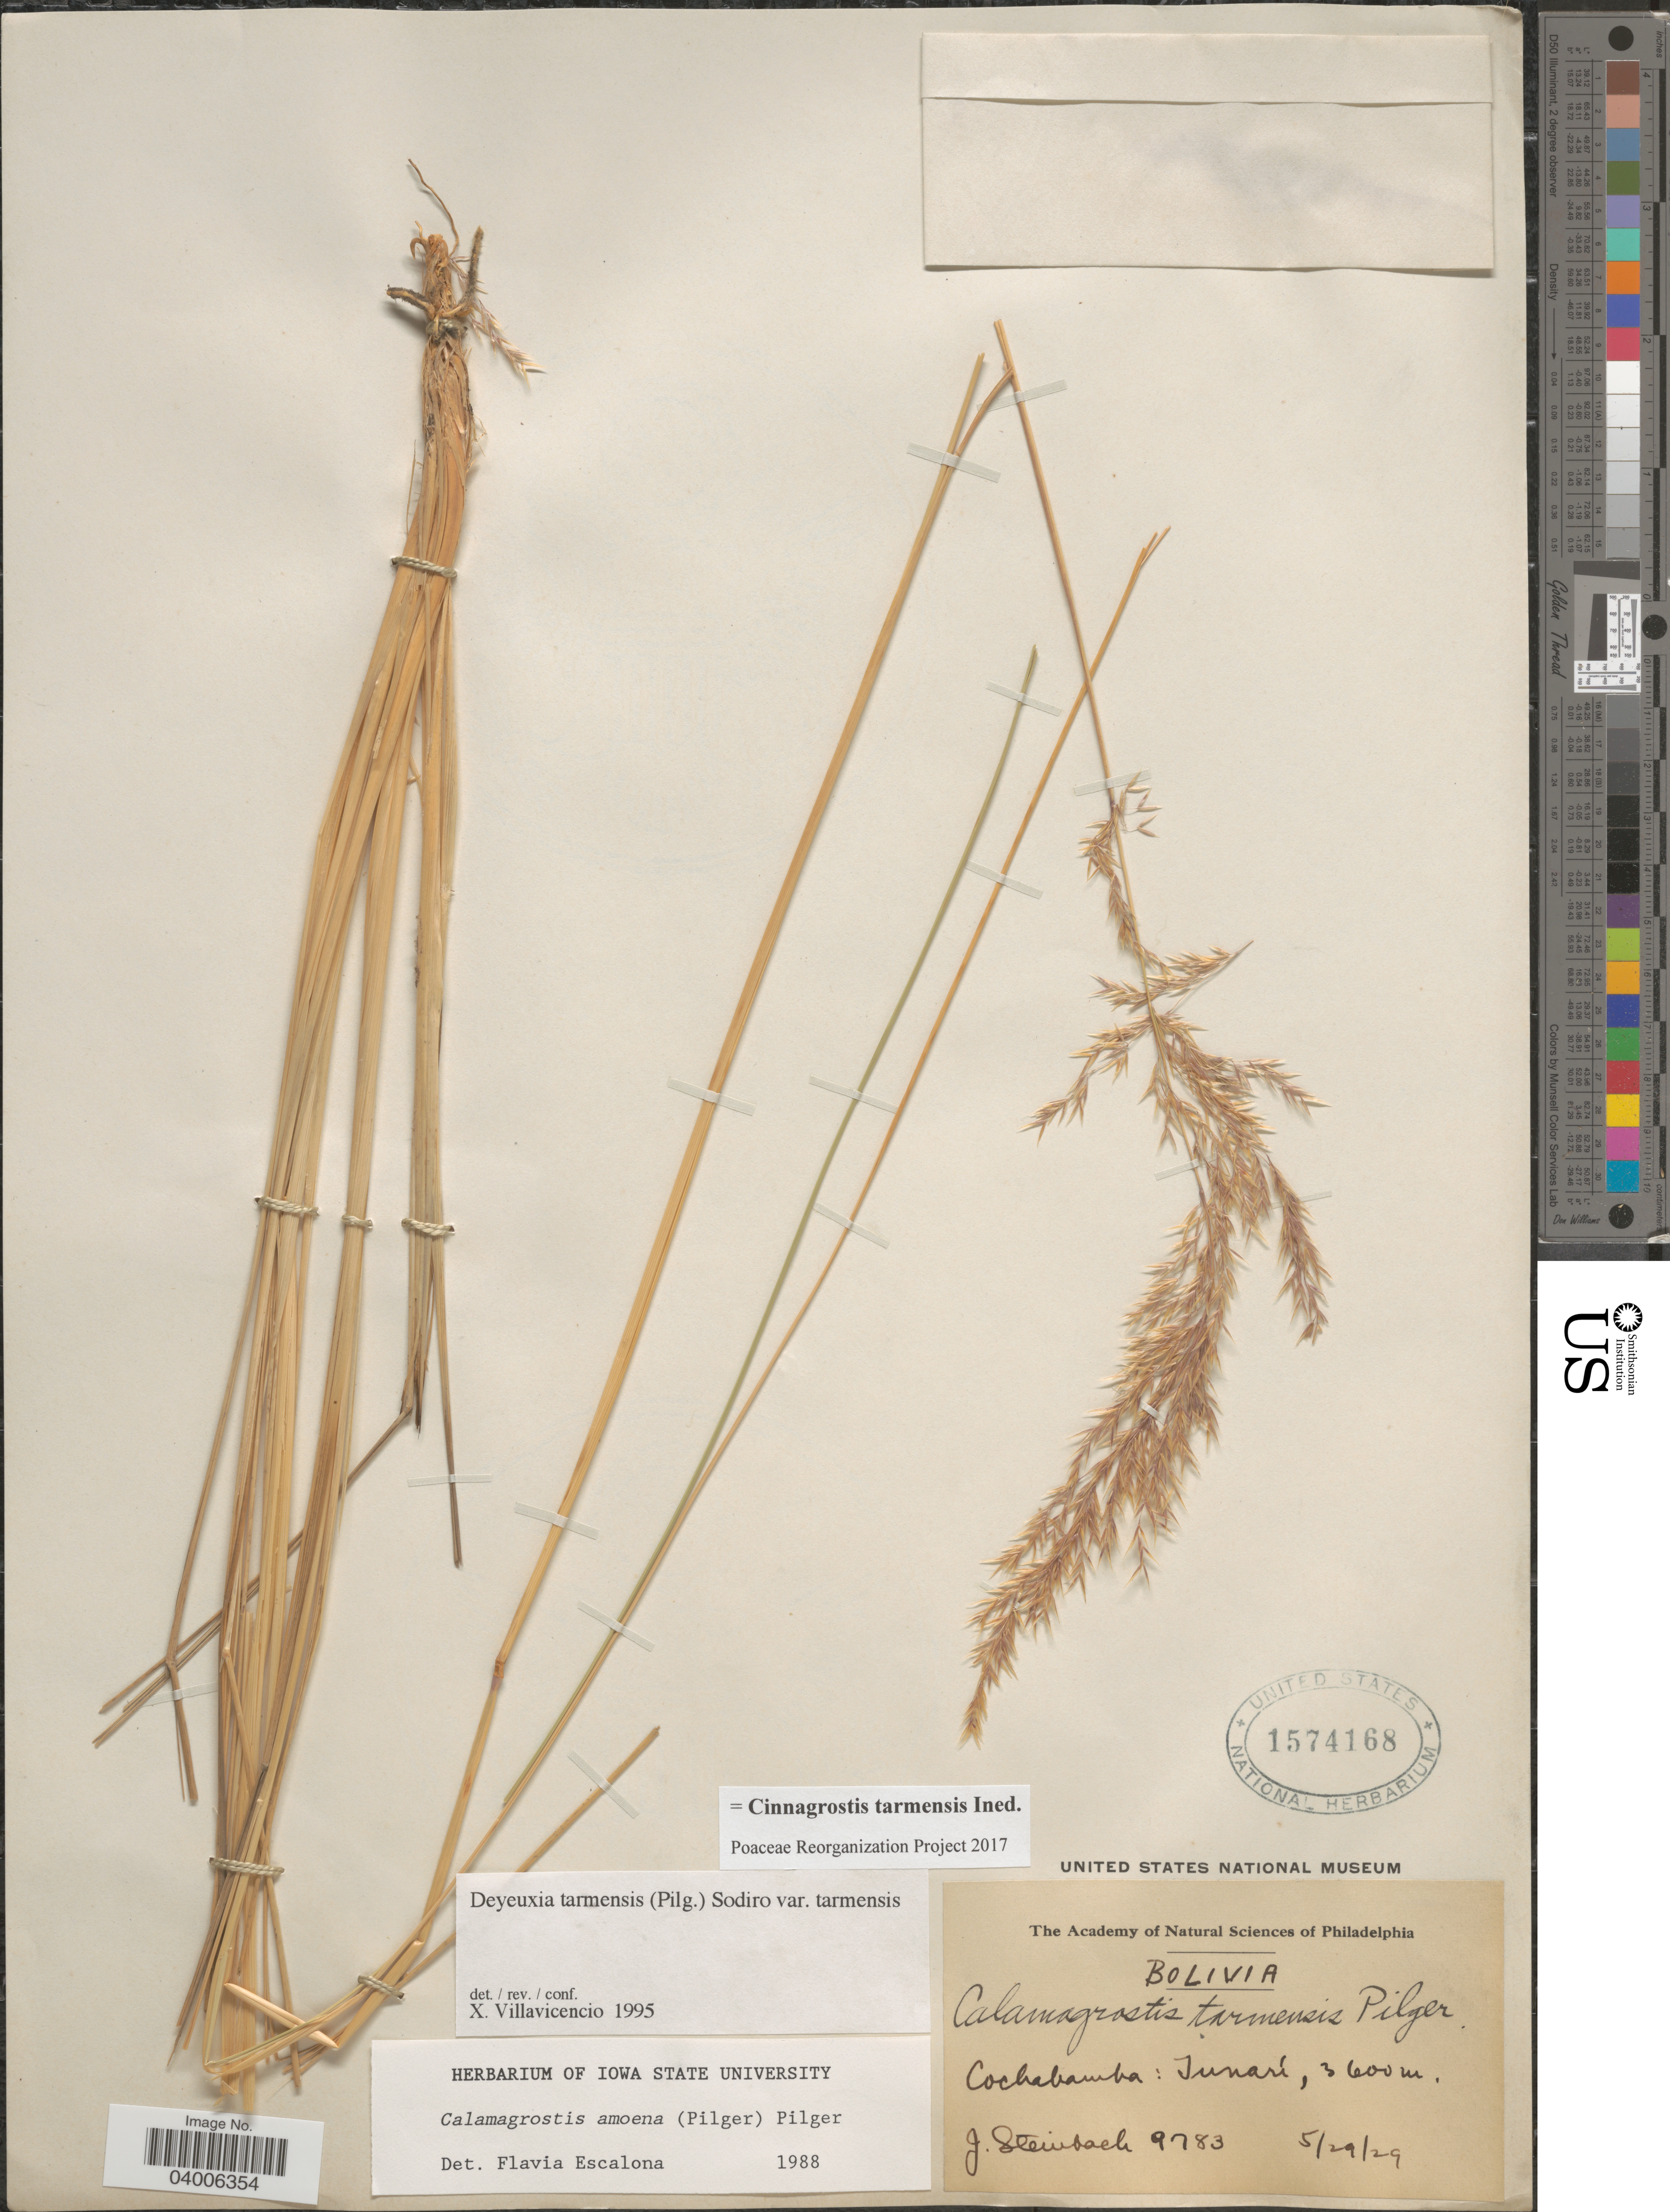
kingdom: Plantae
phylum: Tracheophyta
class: Liliopsida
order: Poales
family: Poaceae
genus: Cinnagrostis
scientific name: Cinnagrostis tarmensis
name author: (Pilg.) P.M. Peterson et al.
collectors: J. Steinbach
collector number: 9783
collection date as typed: Transcribed d/m/y: 29/5/29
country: Bolivia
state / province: Cochabamba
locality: Junarí.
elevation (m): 3600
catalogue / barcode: US 1574168